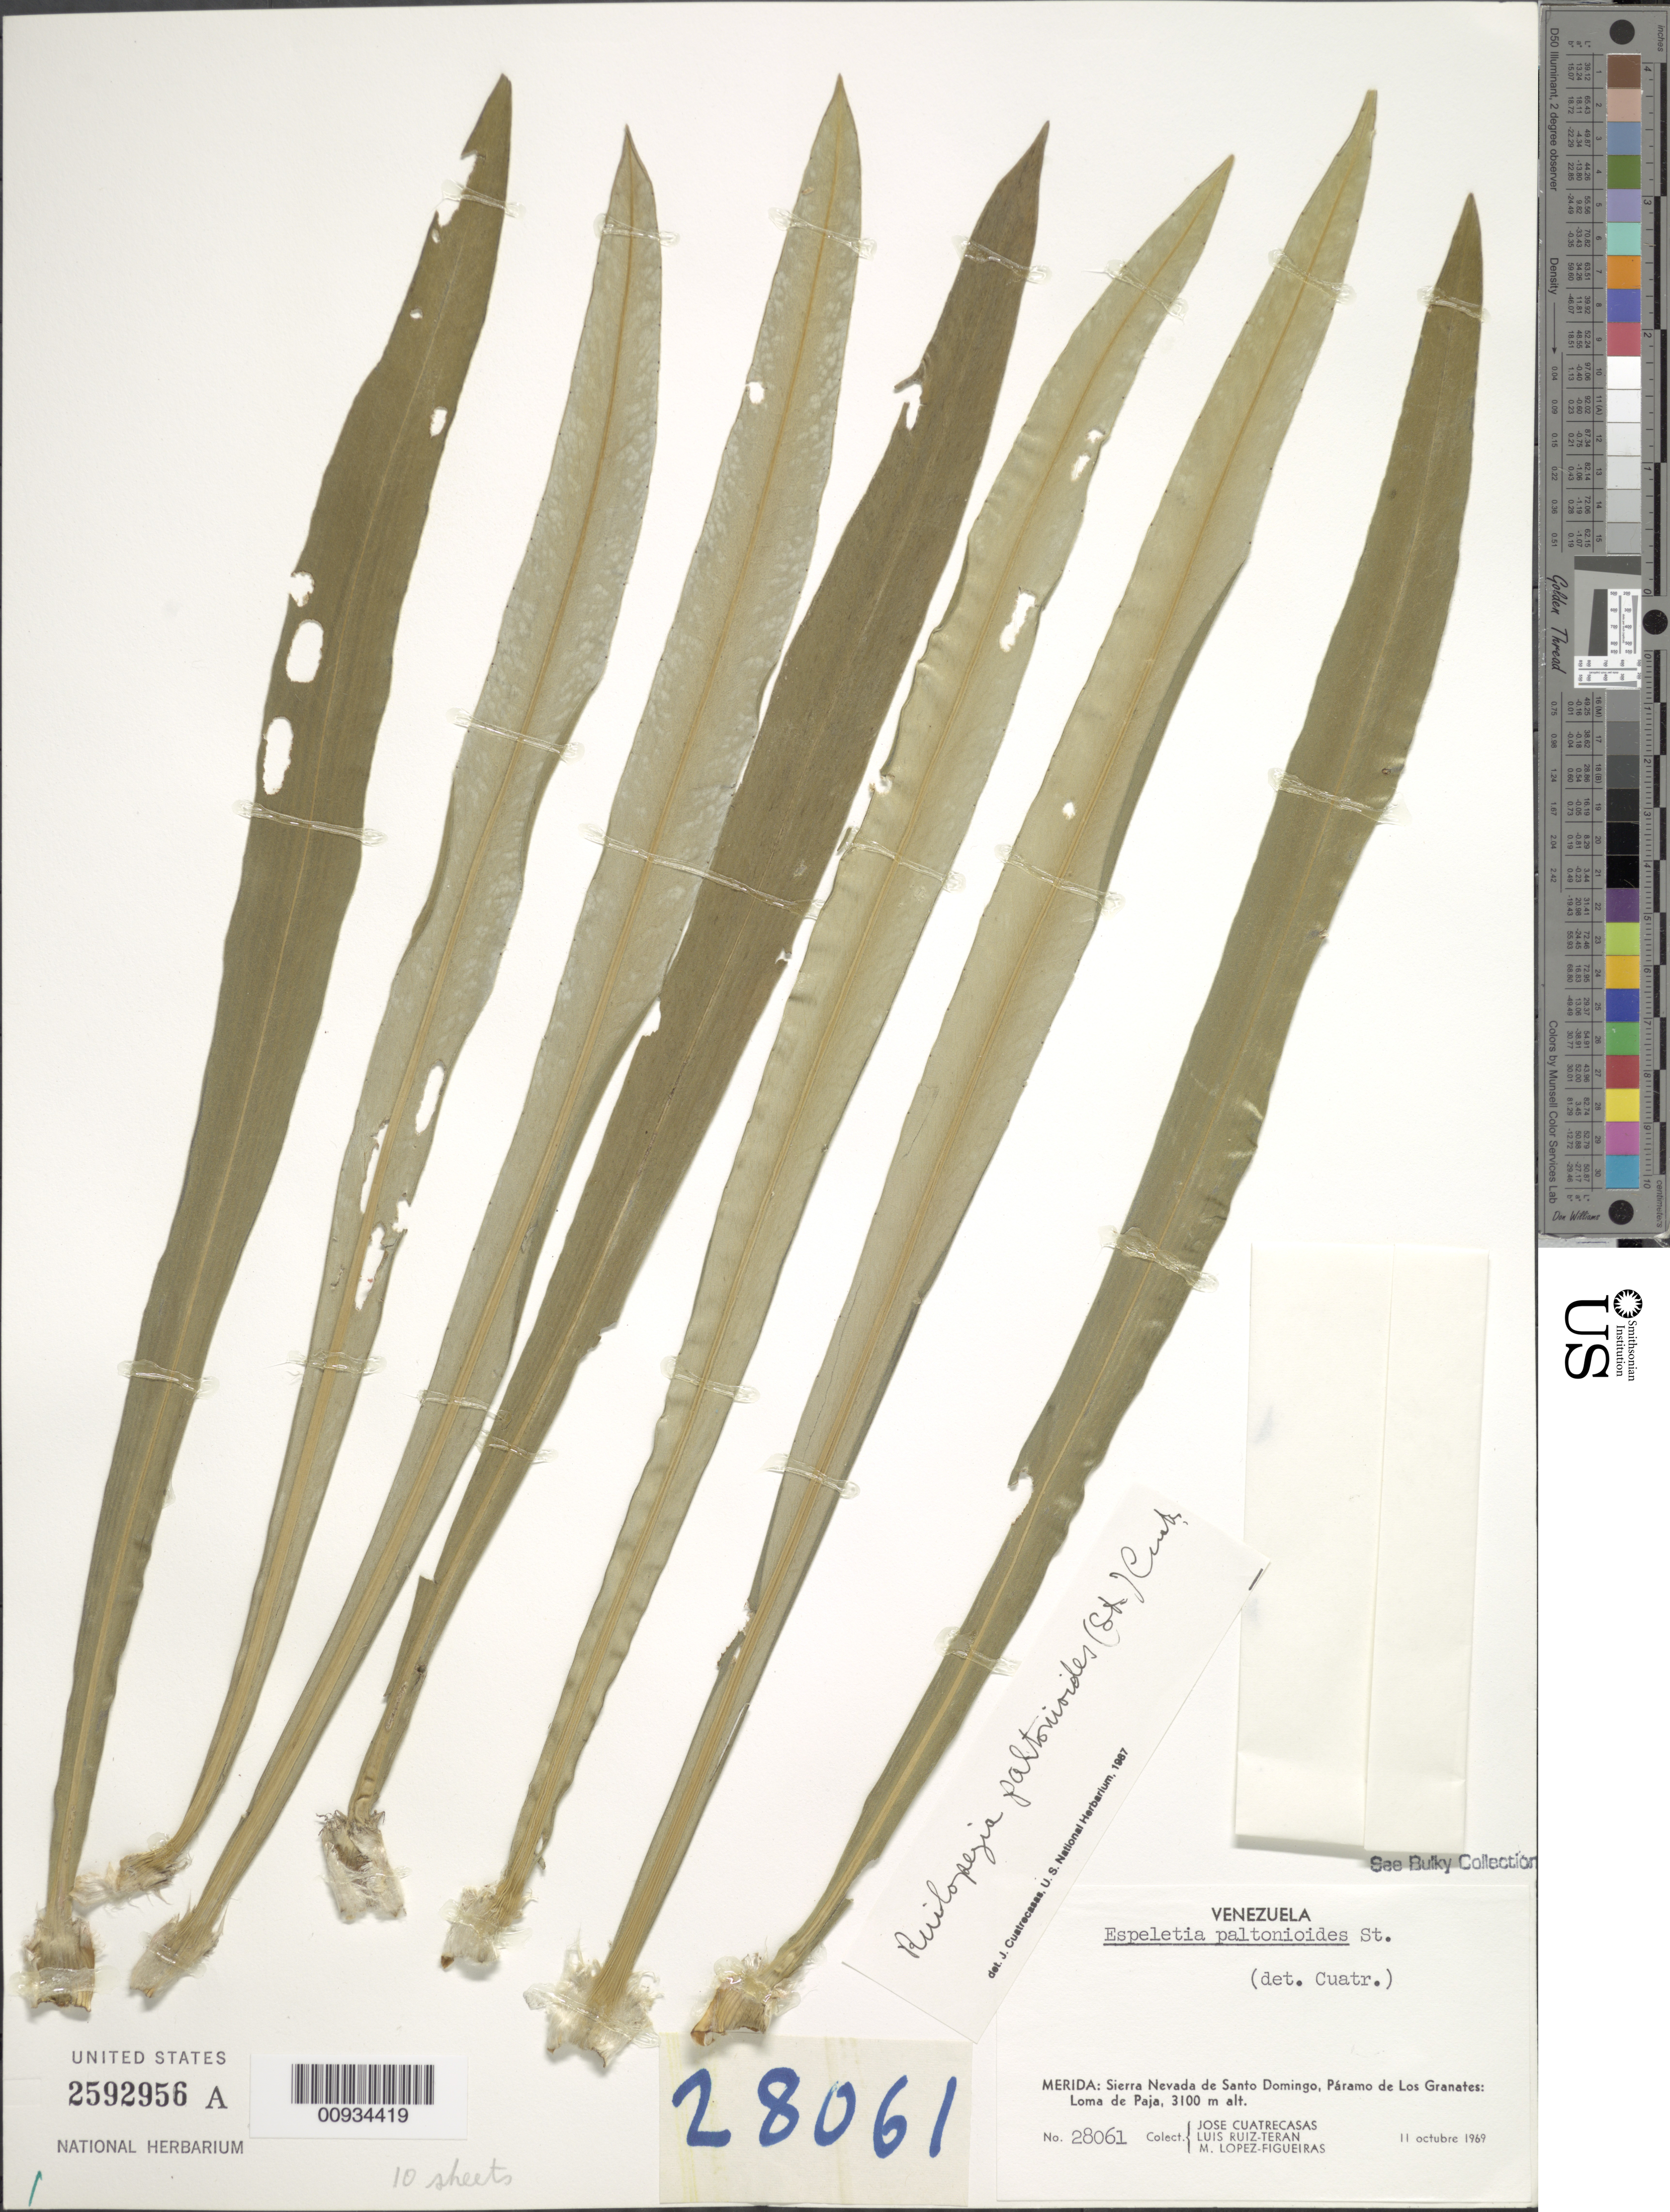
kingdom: Plantae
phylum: Tracheophyta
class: Magnoliopsida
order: Asterales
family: Asteraceae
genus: Ruilopezia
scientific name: Ruilopezia paltonioides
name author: (Standl.) Cuatrec.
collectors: J. Cuatrecasas, L. Teran & M. Lopéz-F.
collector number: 28061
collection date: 1969-10-11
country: Venezuela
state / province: Mérida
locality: Sierra Nevada de Santo Domingo, Paramo de Los Granates, Loma de Paja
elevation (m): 3100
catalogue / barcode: US 2592956A